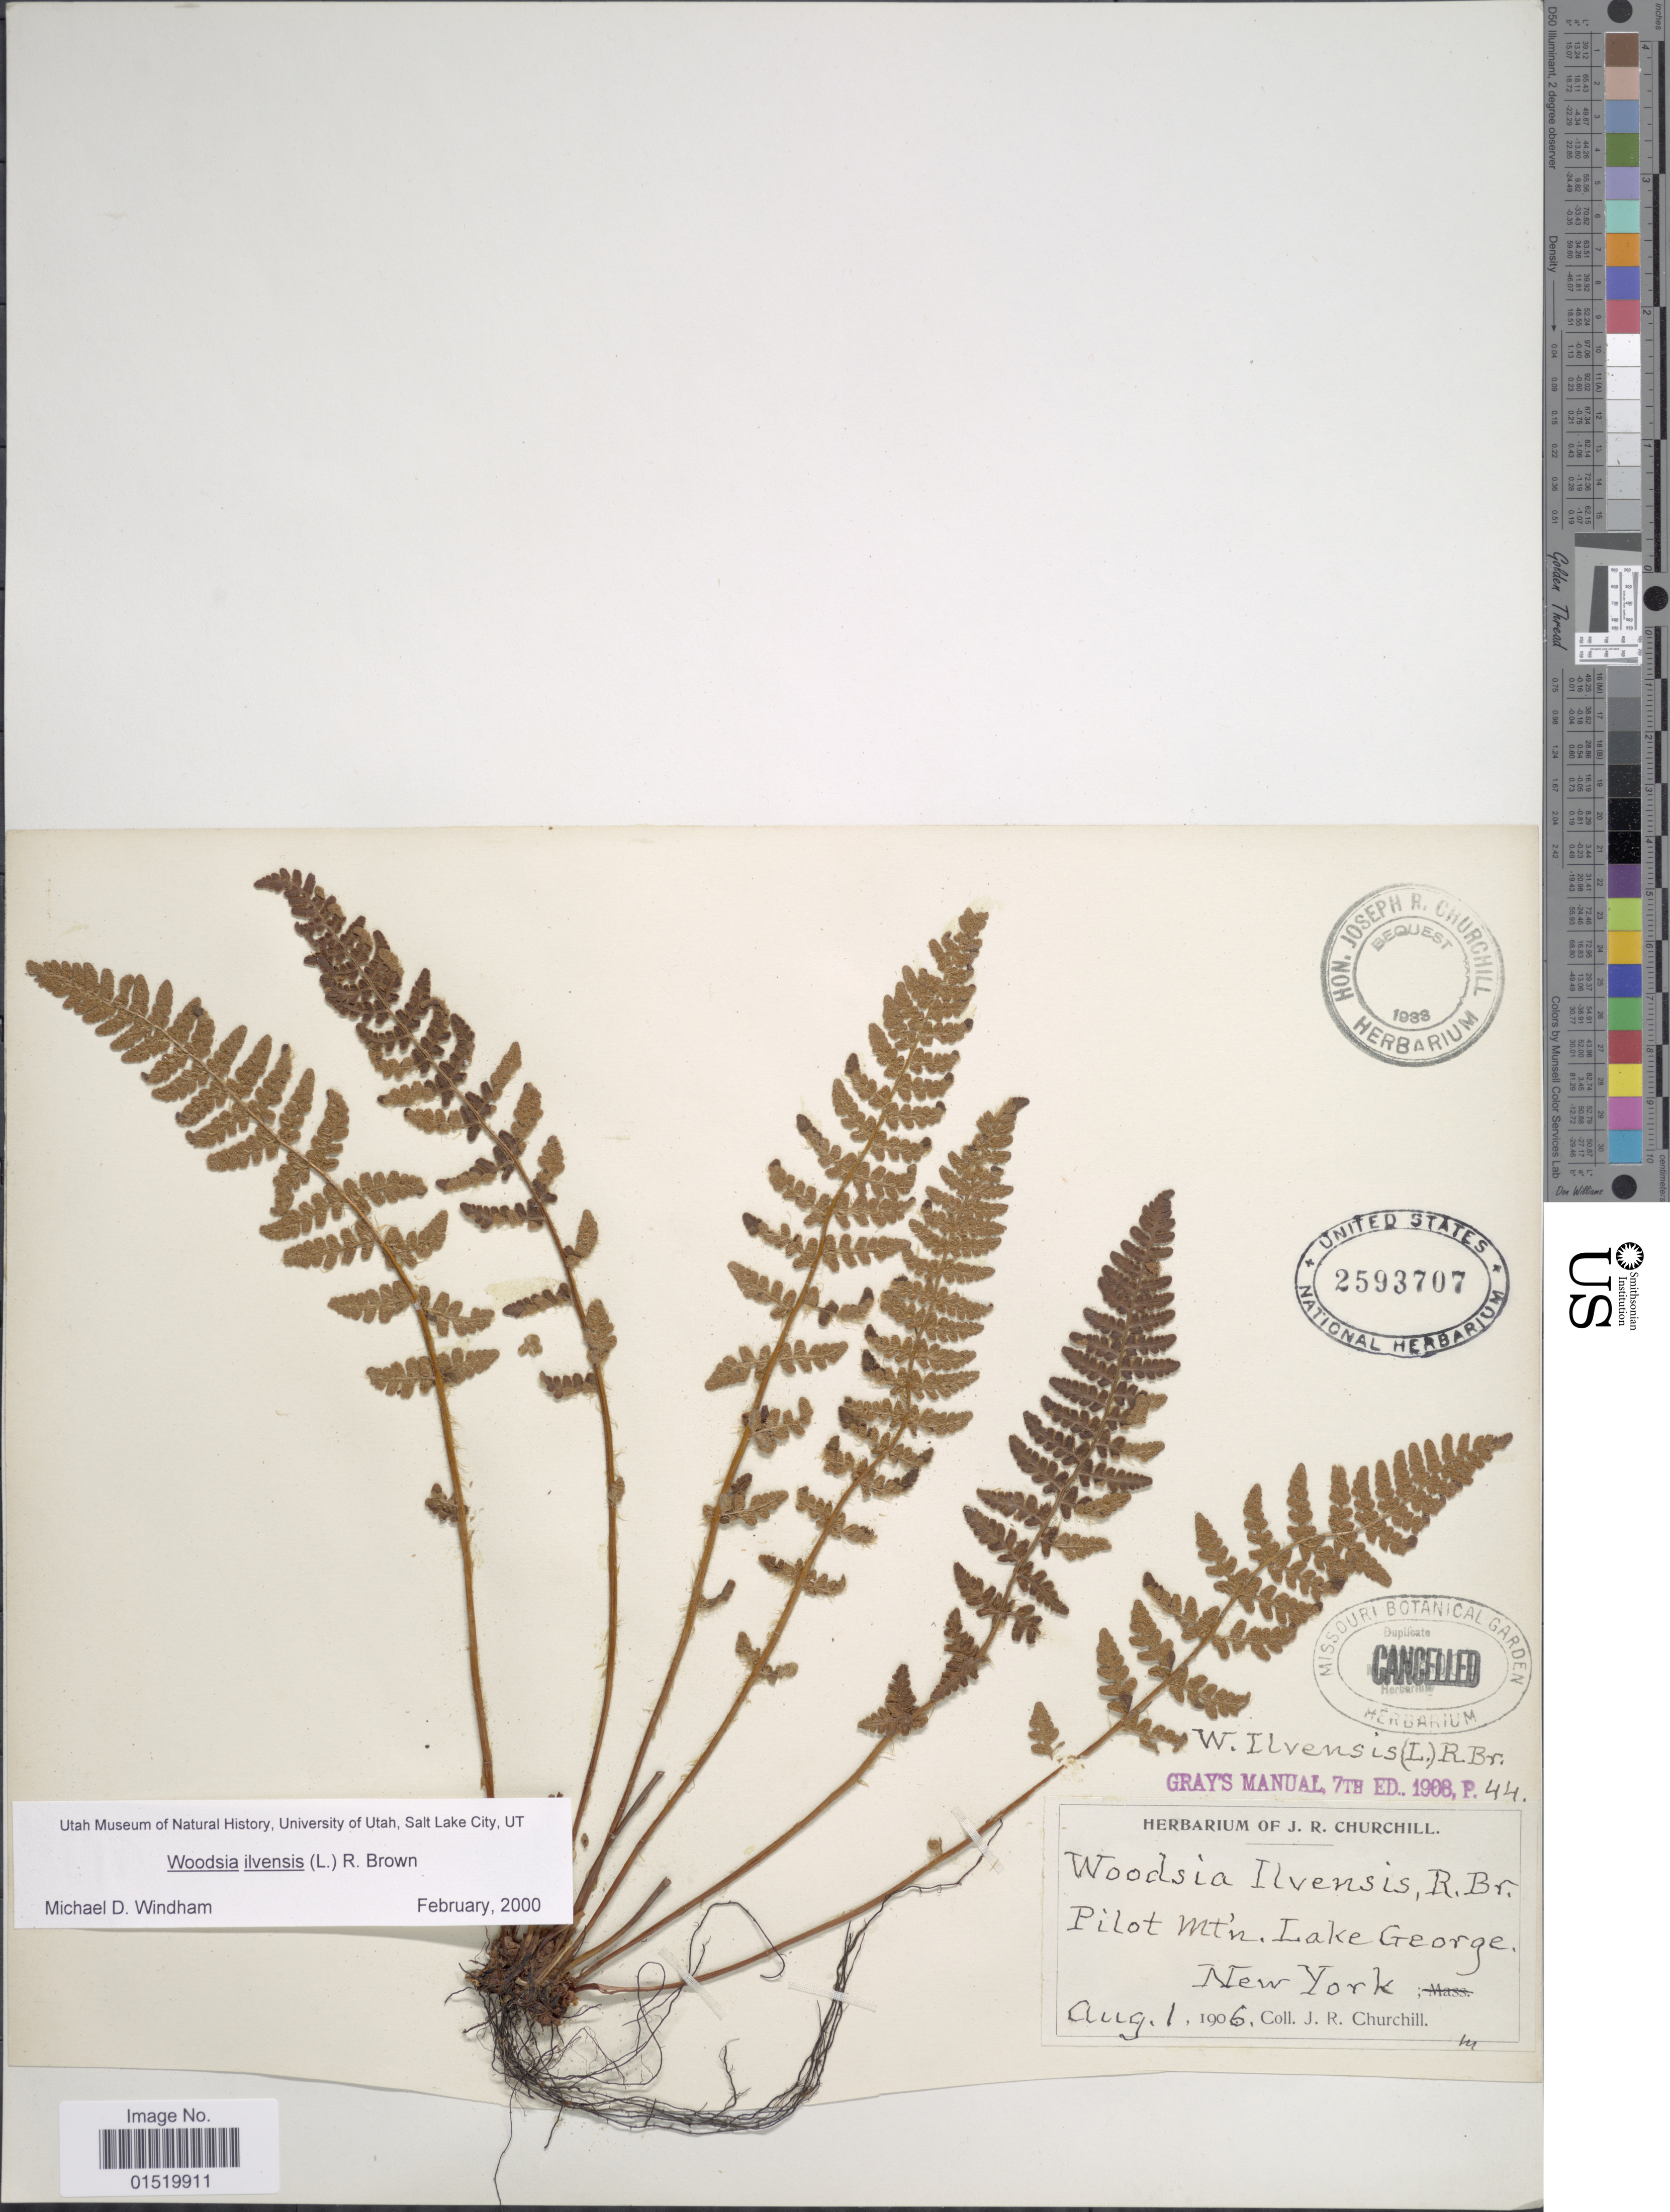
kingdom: Plantae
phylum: Tracheophyta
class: Polypodiopsida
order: Polypodiales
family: Woodsiaceae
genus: Woodsia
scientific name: Woodsia ilvensis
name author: (L.) R. Br.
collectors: J. Churchill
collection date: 1906-08-01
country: United States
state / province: New York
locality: Pilo Mtn. lake George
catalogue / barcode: US 2593707